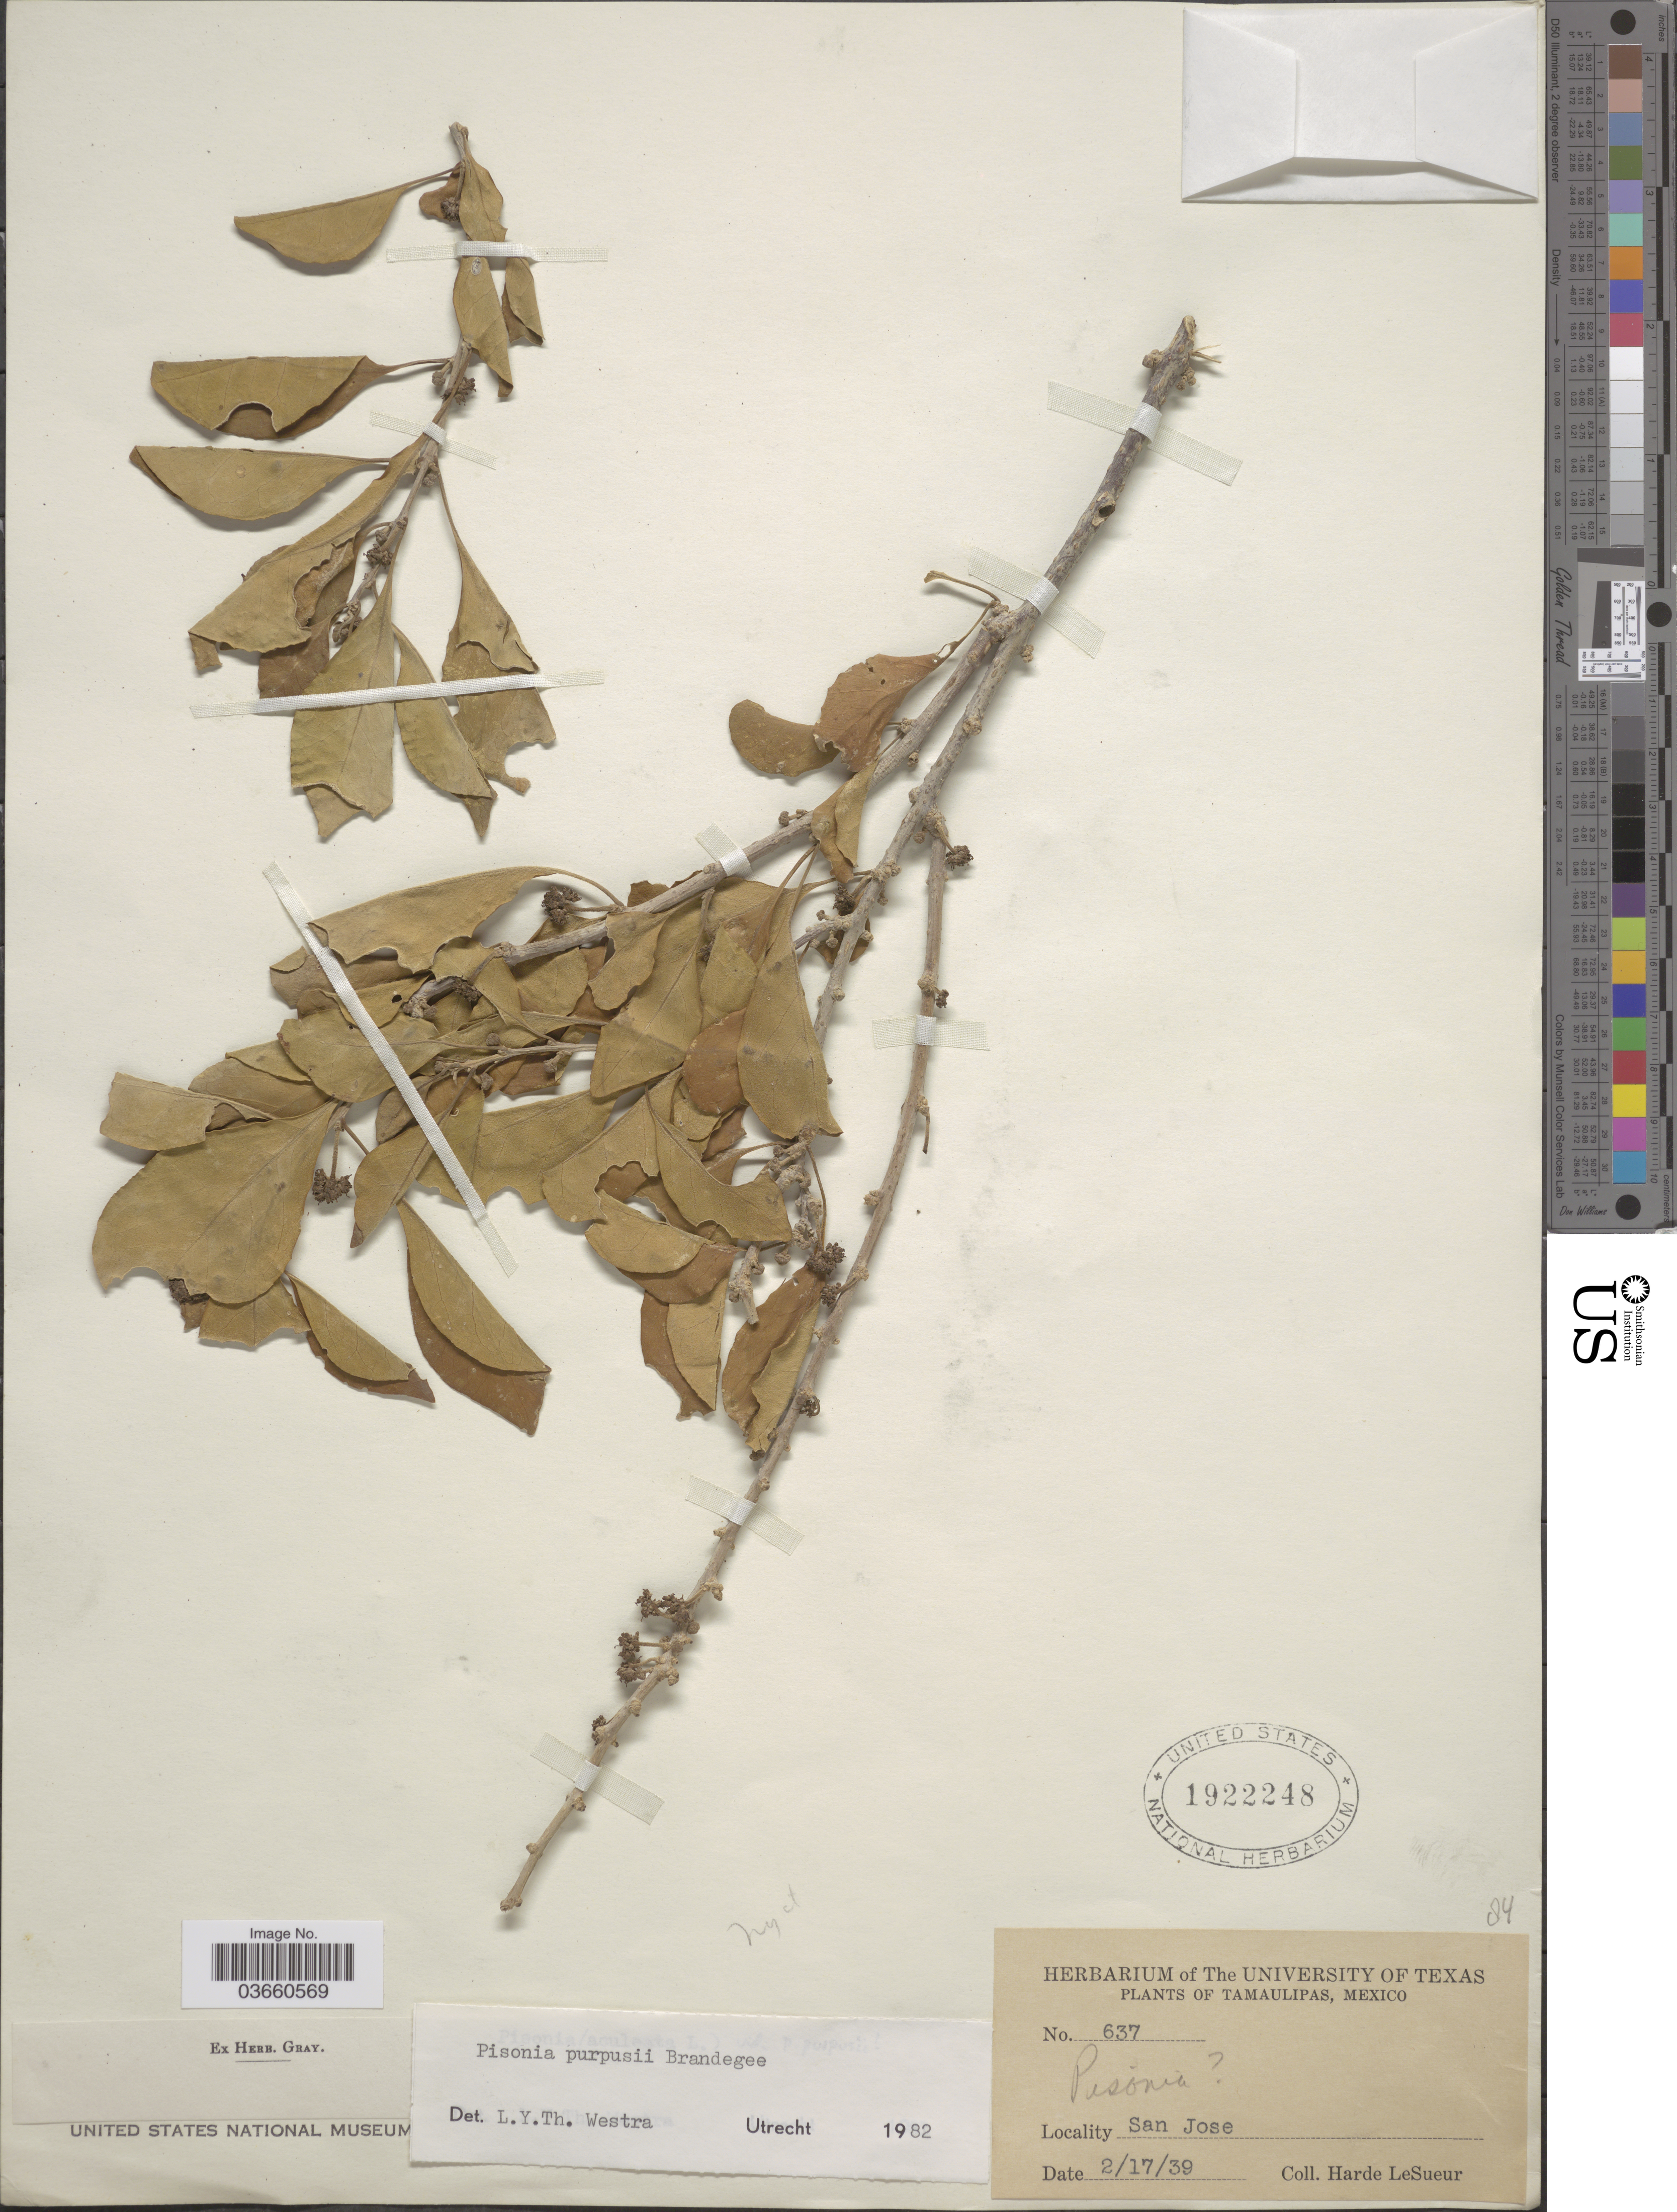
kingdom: Plantae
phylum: Tracheophyta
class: Magnoliopsida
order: Caryophyllales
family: Nyctaginaceae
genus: Pisonia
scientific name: Pisonia purpusii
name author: Brandegee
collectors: H. LeSueur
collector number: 637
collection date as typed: Transcribed d/m/y: 17/2/39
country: Mexico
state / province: Tamaulipas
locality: San Jose.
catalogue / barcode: US 1922248